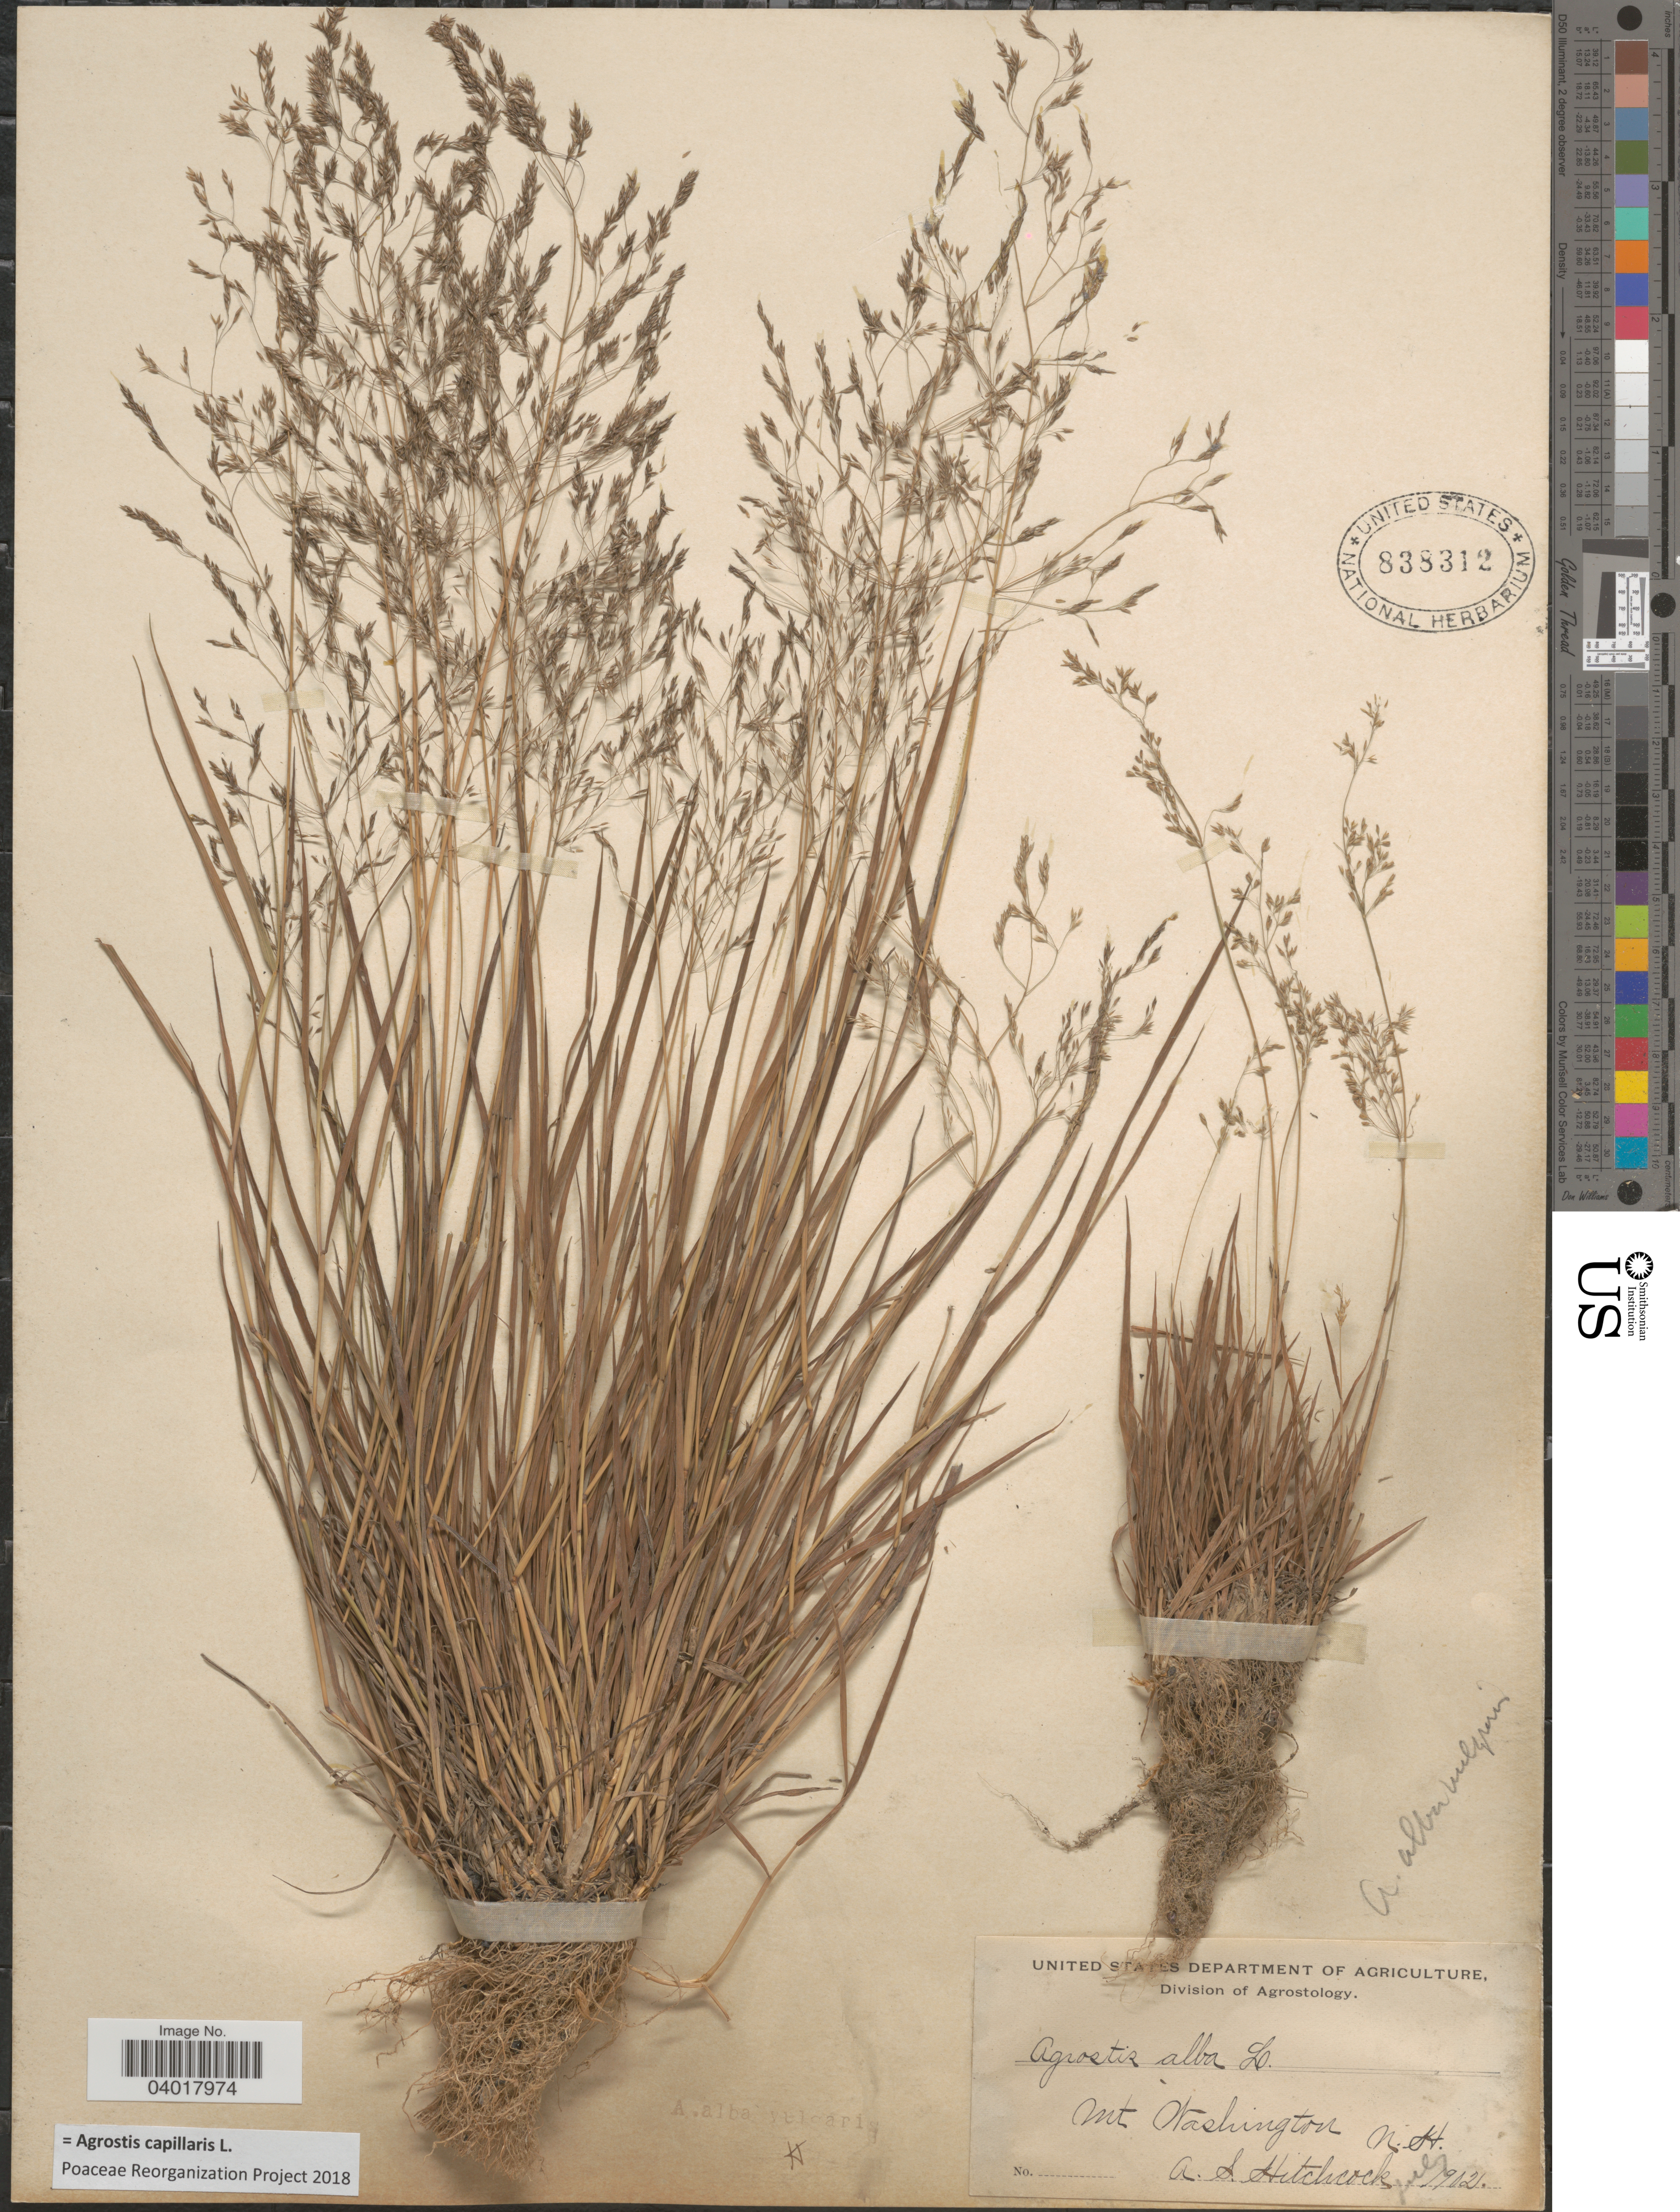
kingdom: Plantae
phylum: Tracheophyta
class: Liliopsida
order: Poales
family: Poaceae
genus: Agrostis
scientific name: Agrostis capillaris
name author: L.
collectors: A. S. Hitchcock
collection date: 1902-07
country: United States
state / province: New Hampshire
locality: Mt. Washington.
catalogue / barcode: US 838312